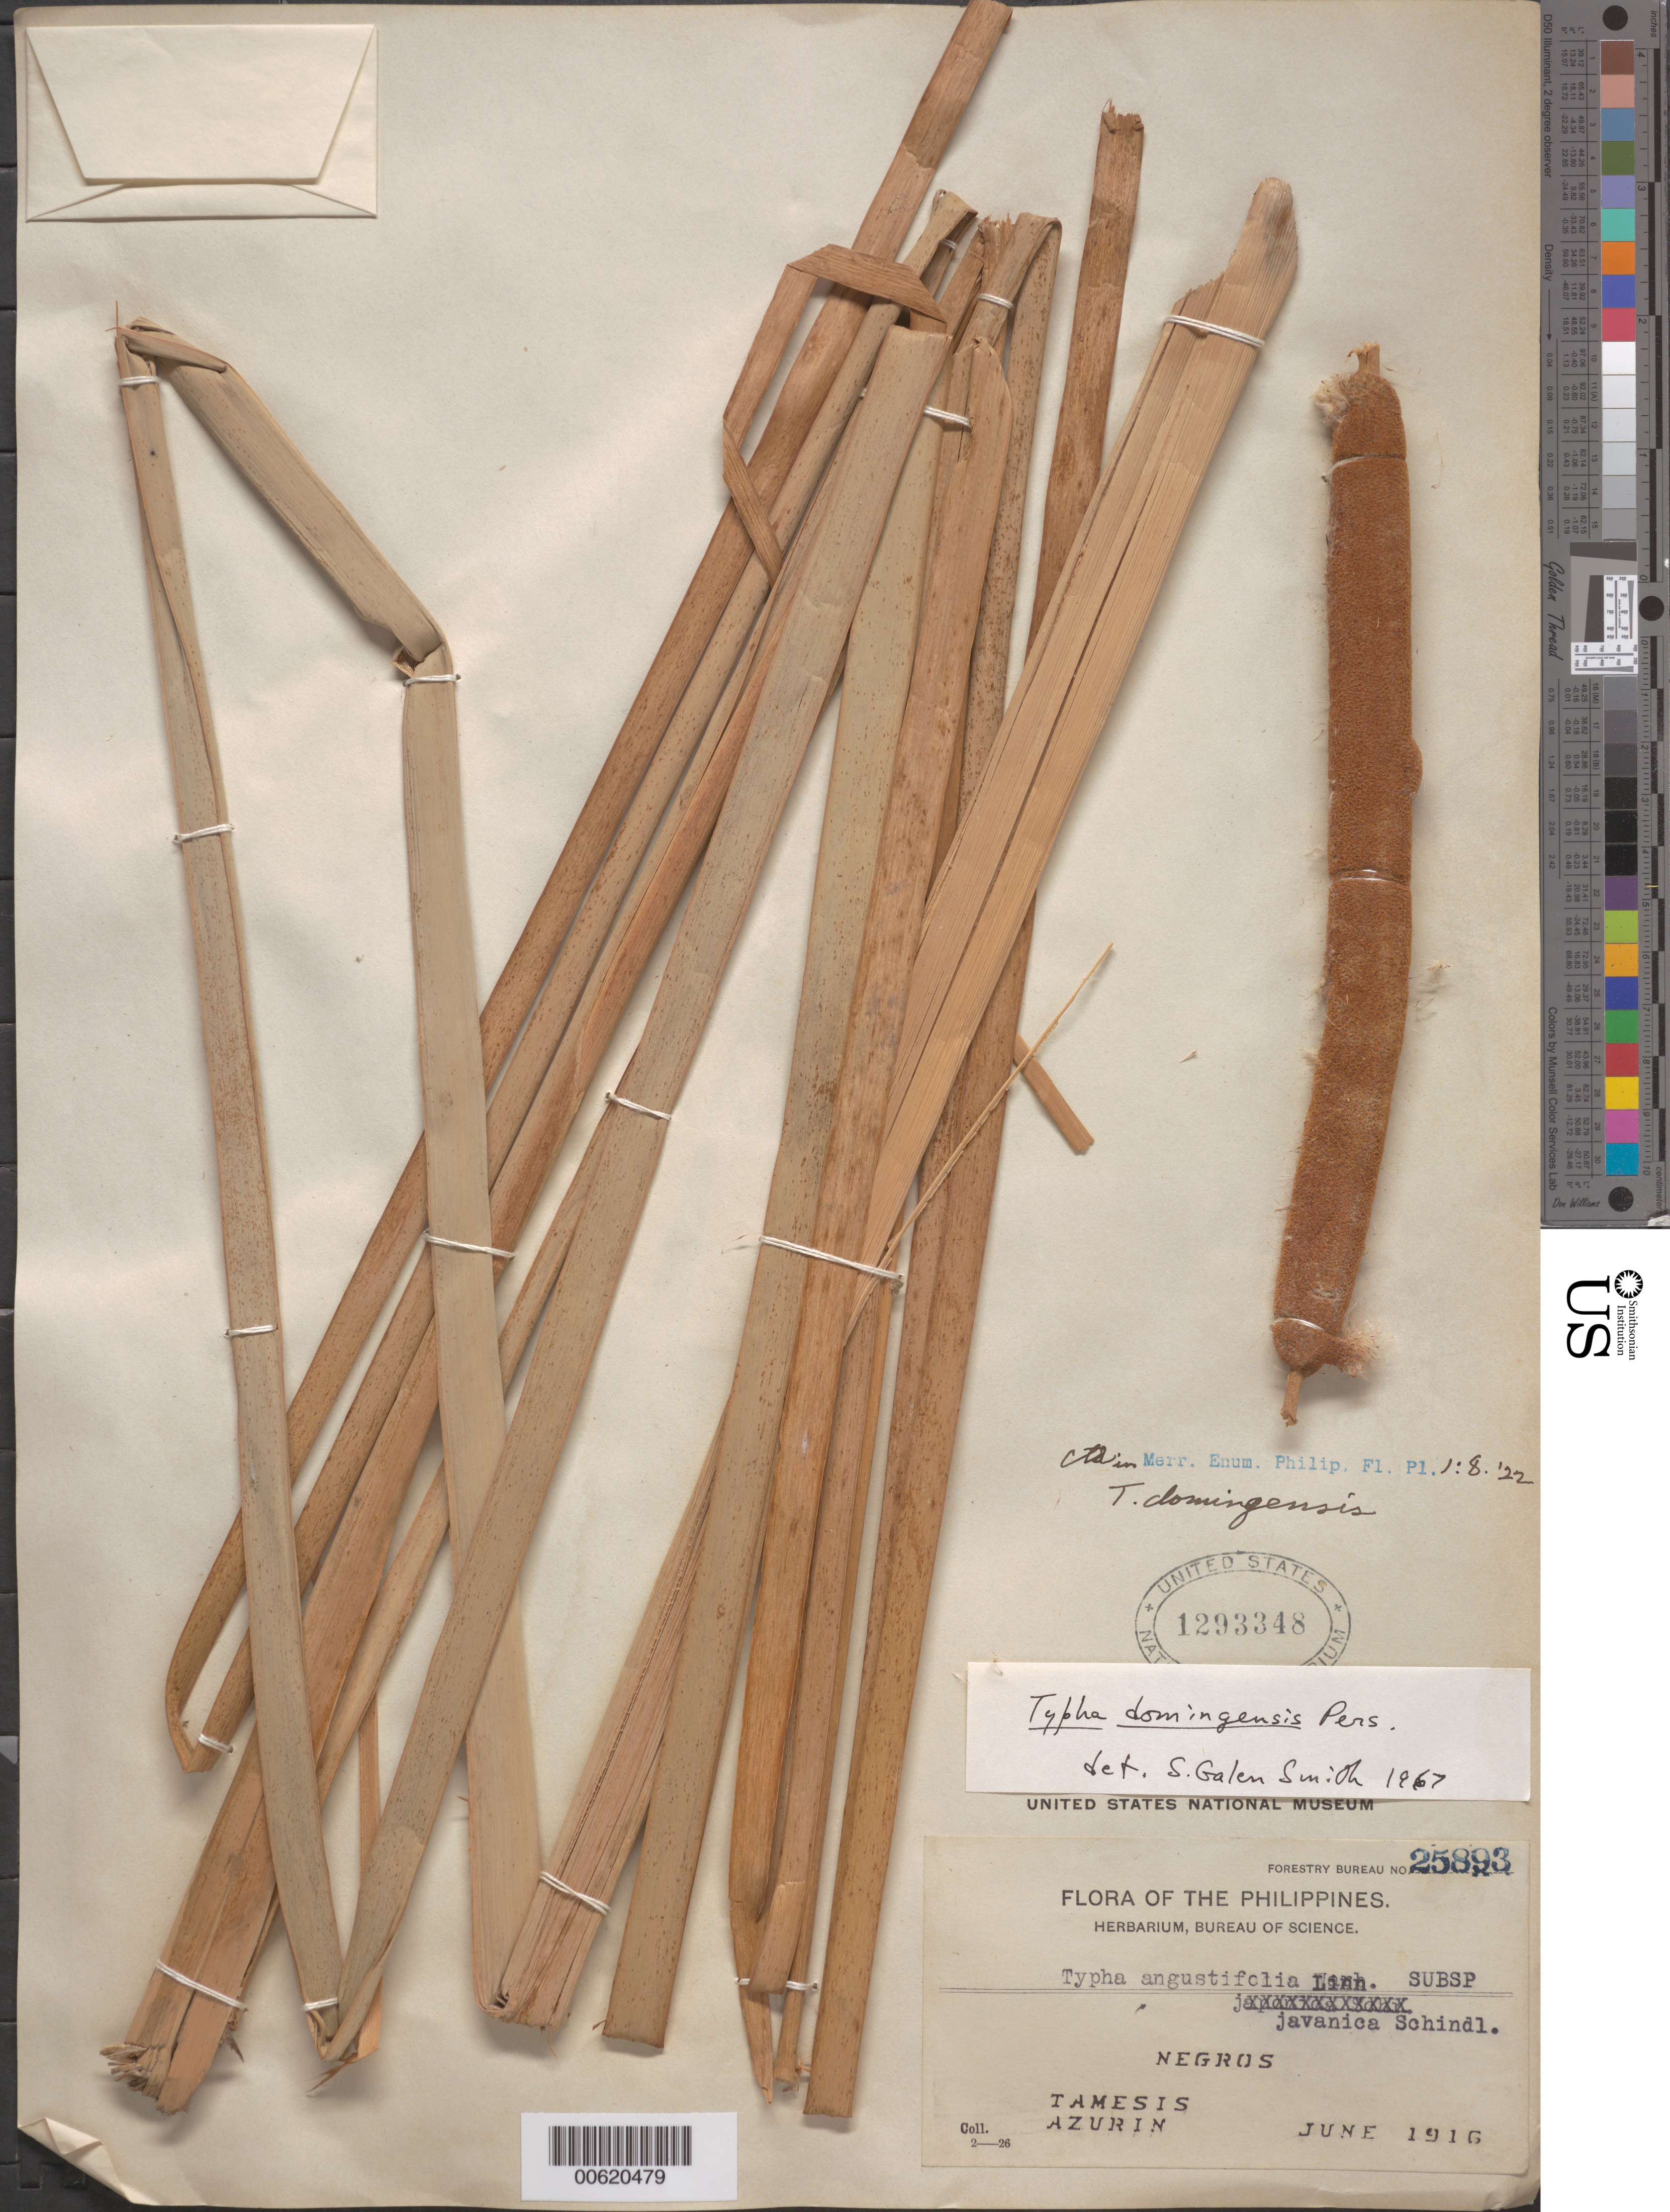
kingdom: Plantae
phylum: Tracheophyta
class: Liliopsida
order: Poales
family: Typhaceae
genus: Typha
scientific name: Typha domingensis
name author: Pers.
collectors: -. Tamesis & -. Azurin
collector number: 25893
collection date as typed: Jun 1916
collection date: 1916-06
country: Philippines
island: Negros ?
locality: Negros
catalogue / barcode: US 1293348